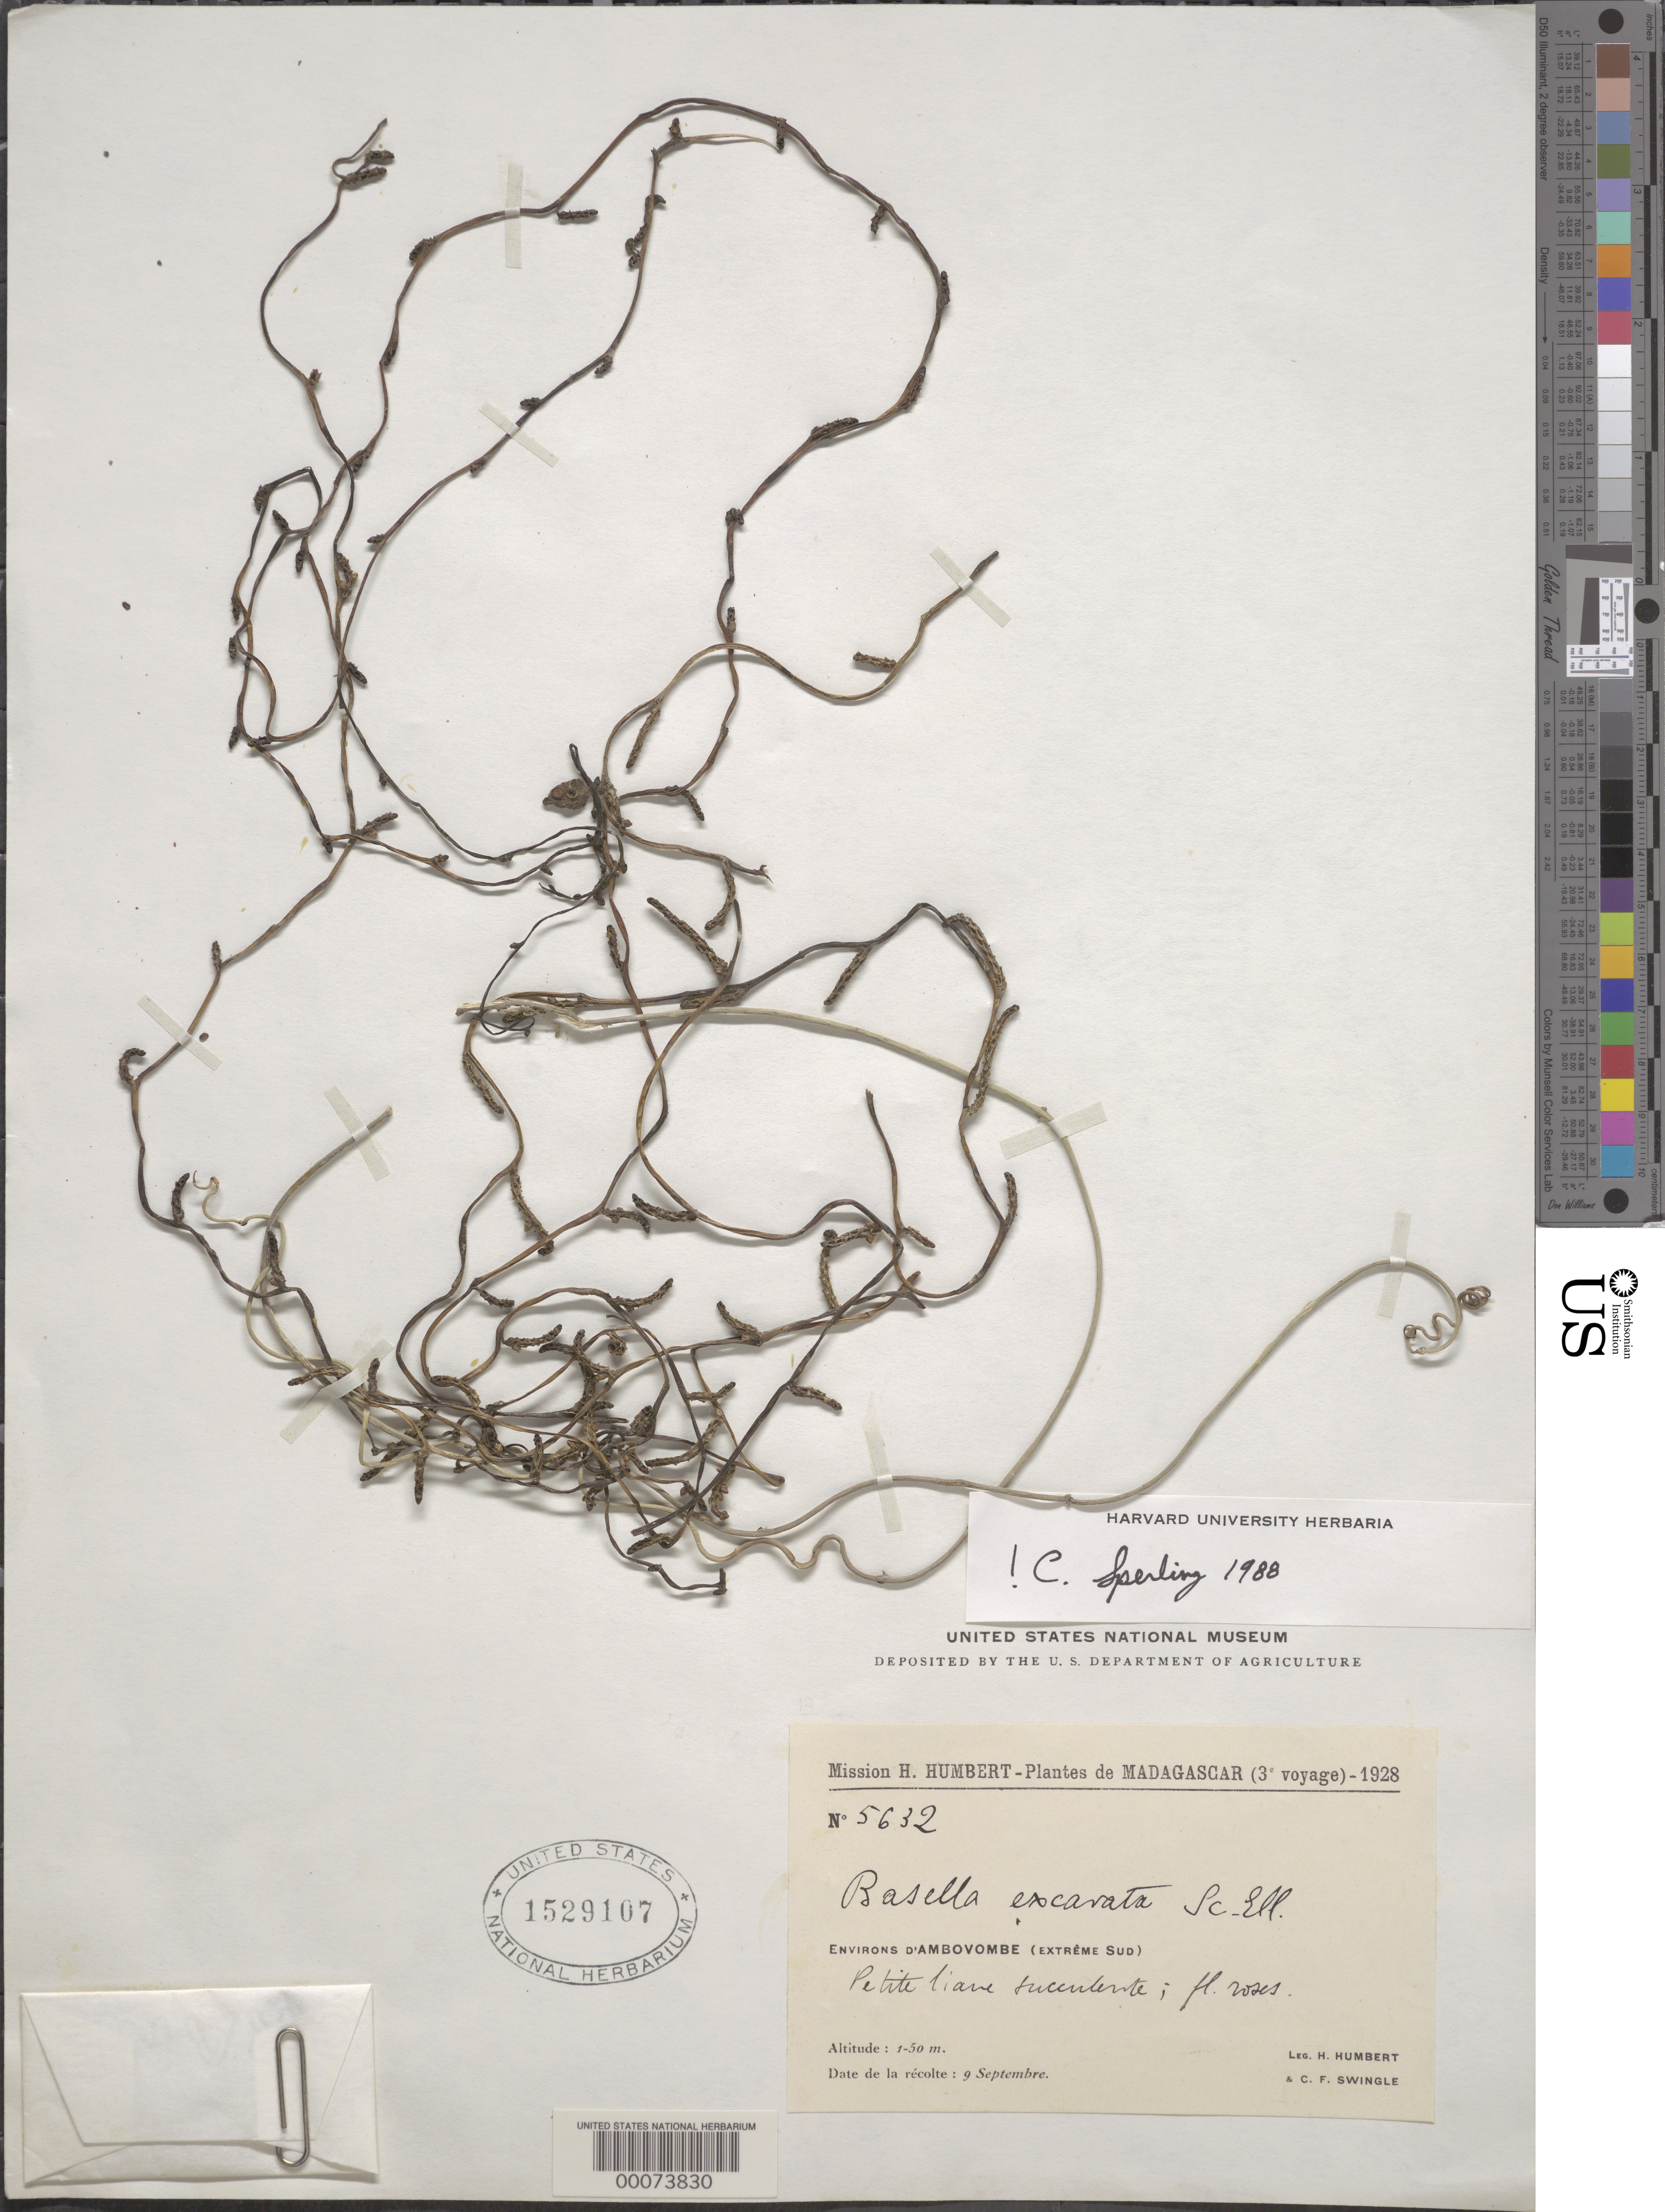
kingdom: Plantae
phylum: Tracheophyta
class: Magnoliopsida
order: Caryophyllales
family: Basellaceae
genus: Basella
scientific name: Basella excavatia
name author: Elliot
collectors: H. Humbert & C. Swingle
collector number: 5632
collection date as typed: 09 Sep 1928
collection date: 1928-09-09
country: Madagascar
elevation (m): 1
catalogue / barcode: US 1529107